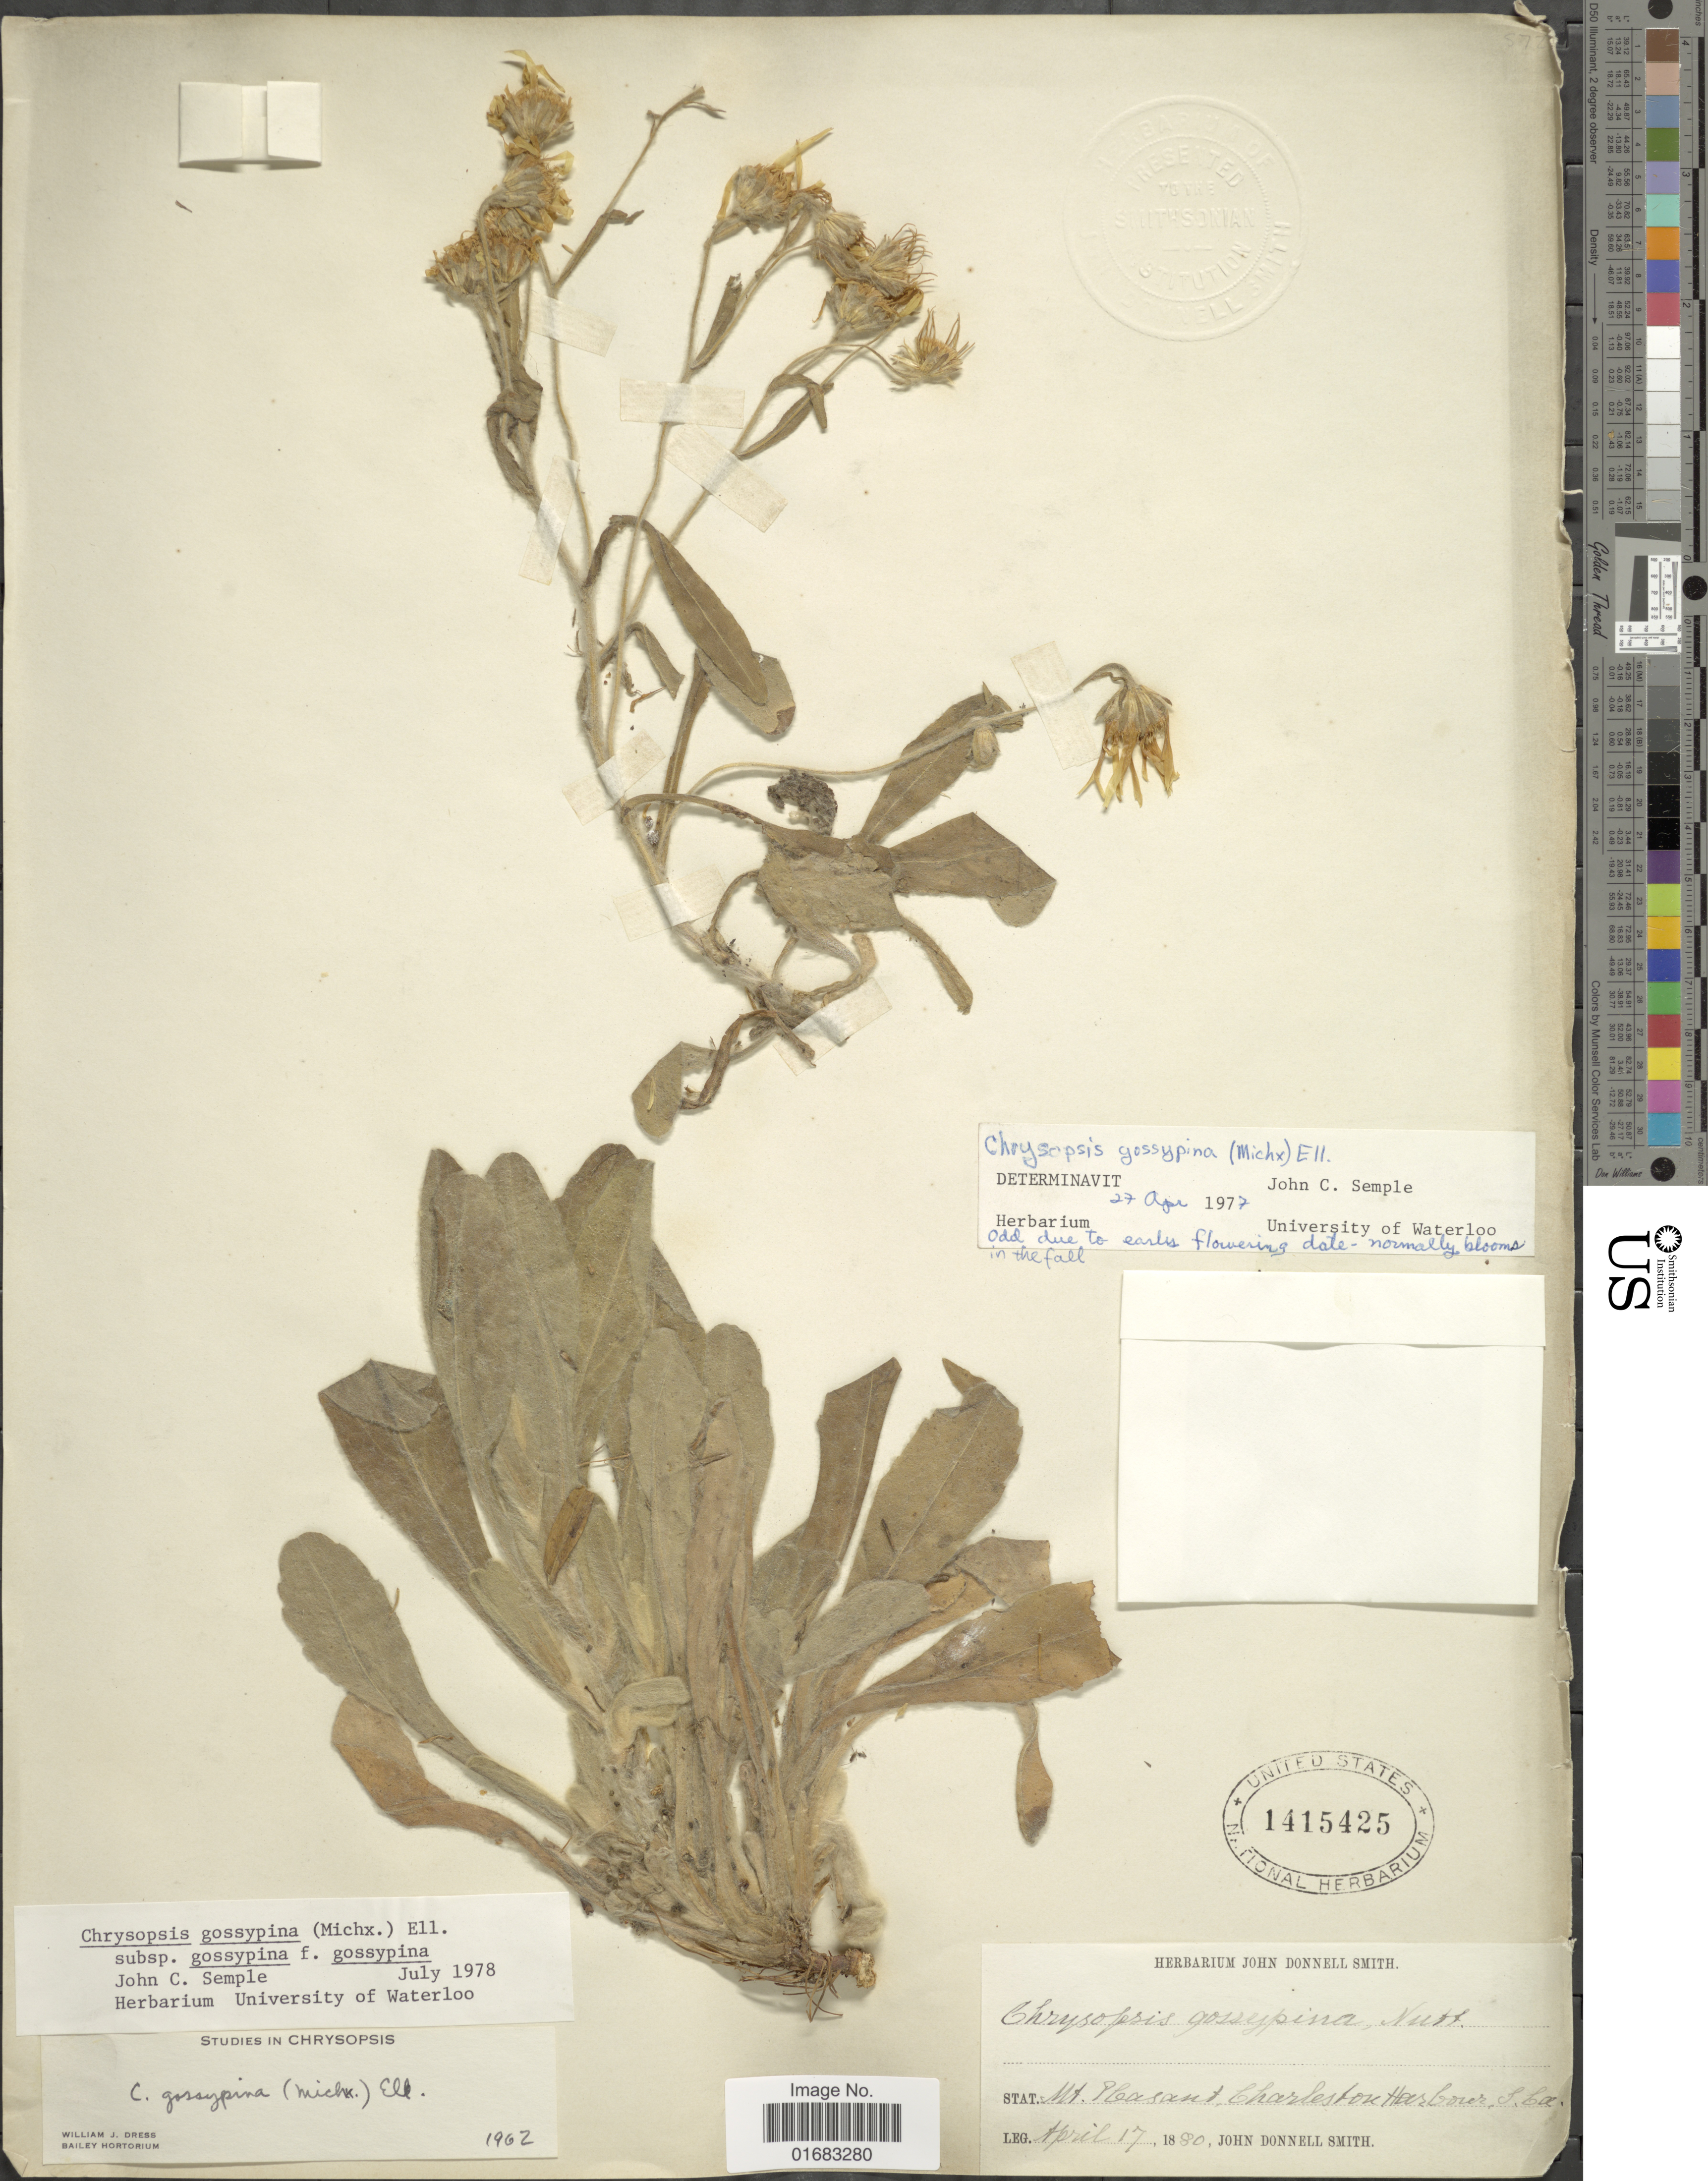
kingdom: Plantae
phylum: Tracheophyta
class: Magnoliopsida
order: Asterales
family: Asteraceae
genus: Chrysopsis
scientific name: Chrysopsis gossypina f. gossypina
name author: (Michx.) Elliott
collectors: J. Donnell Smith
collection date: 1880-04-17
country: United States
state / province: South Carolina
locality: Mt. pleasant, Charleston Harbour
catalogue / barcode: US 1415425